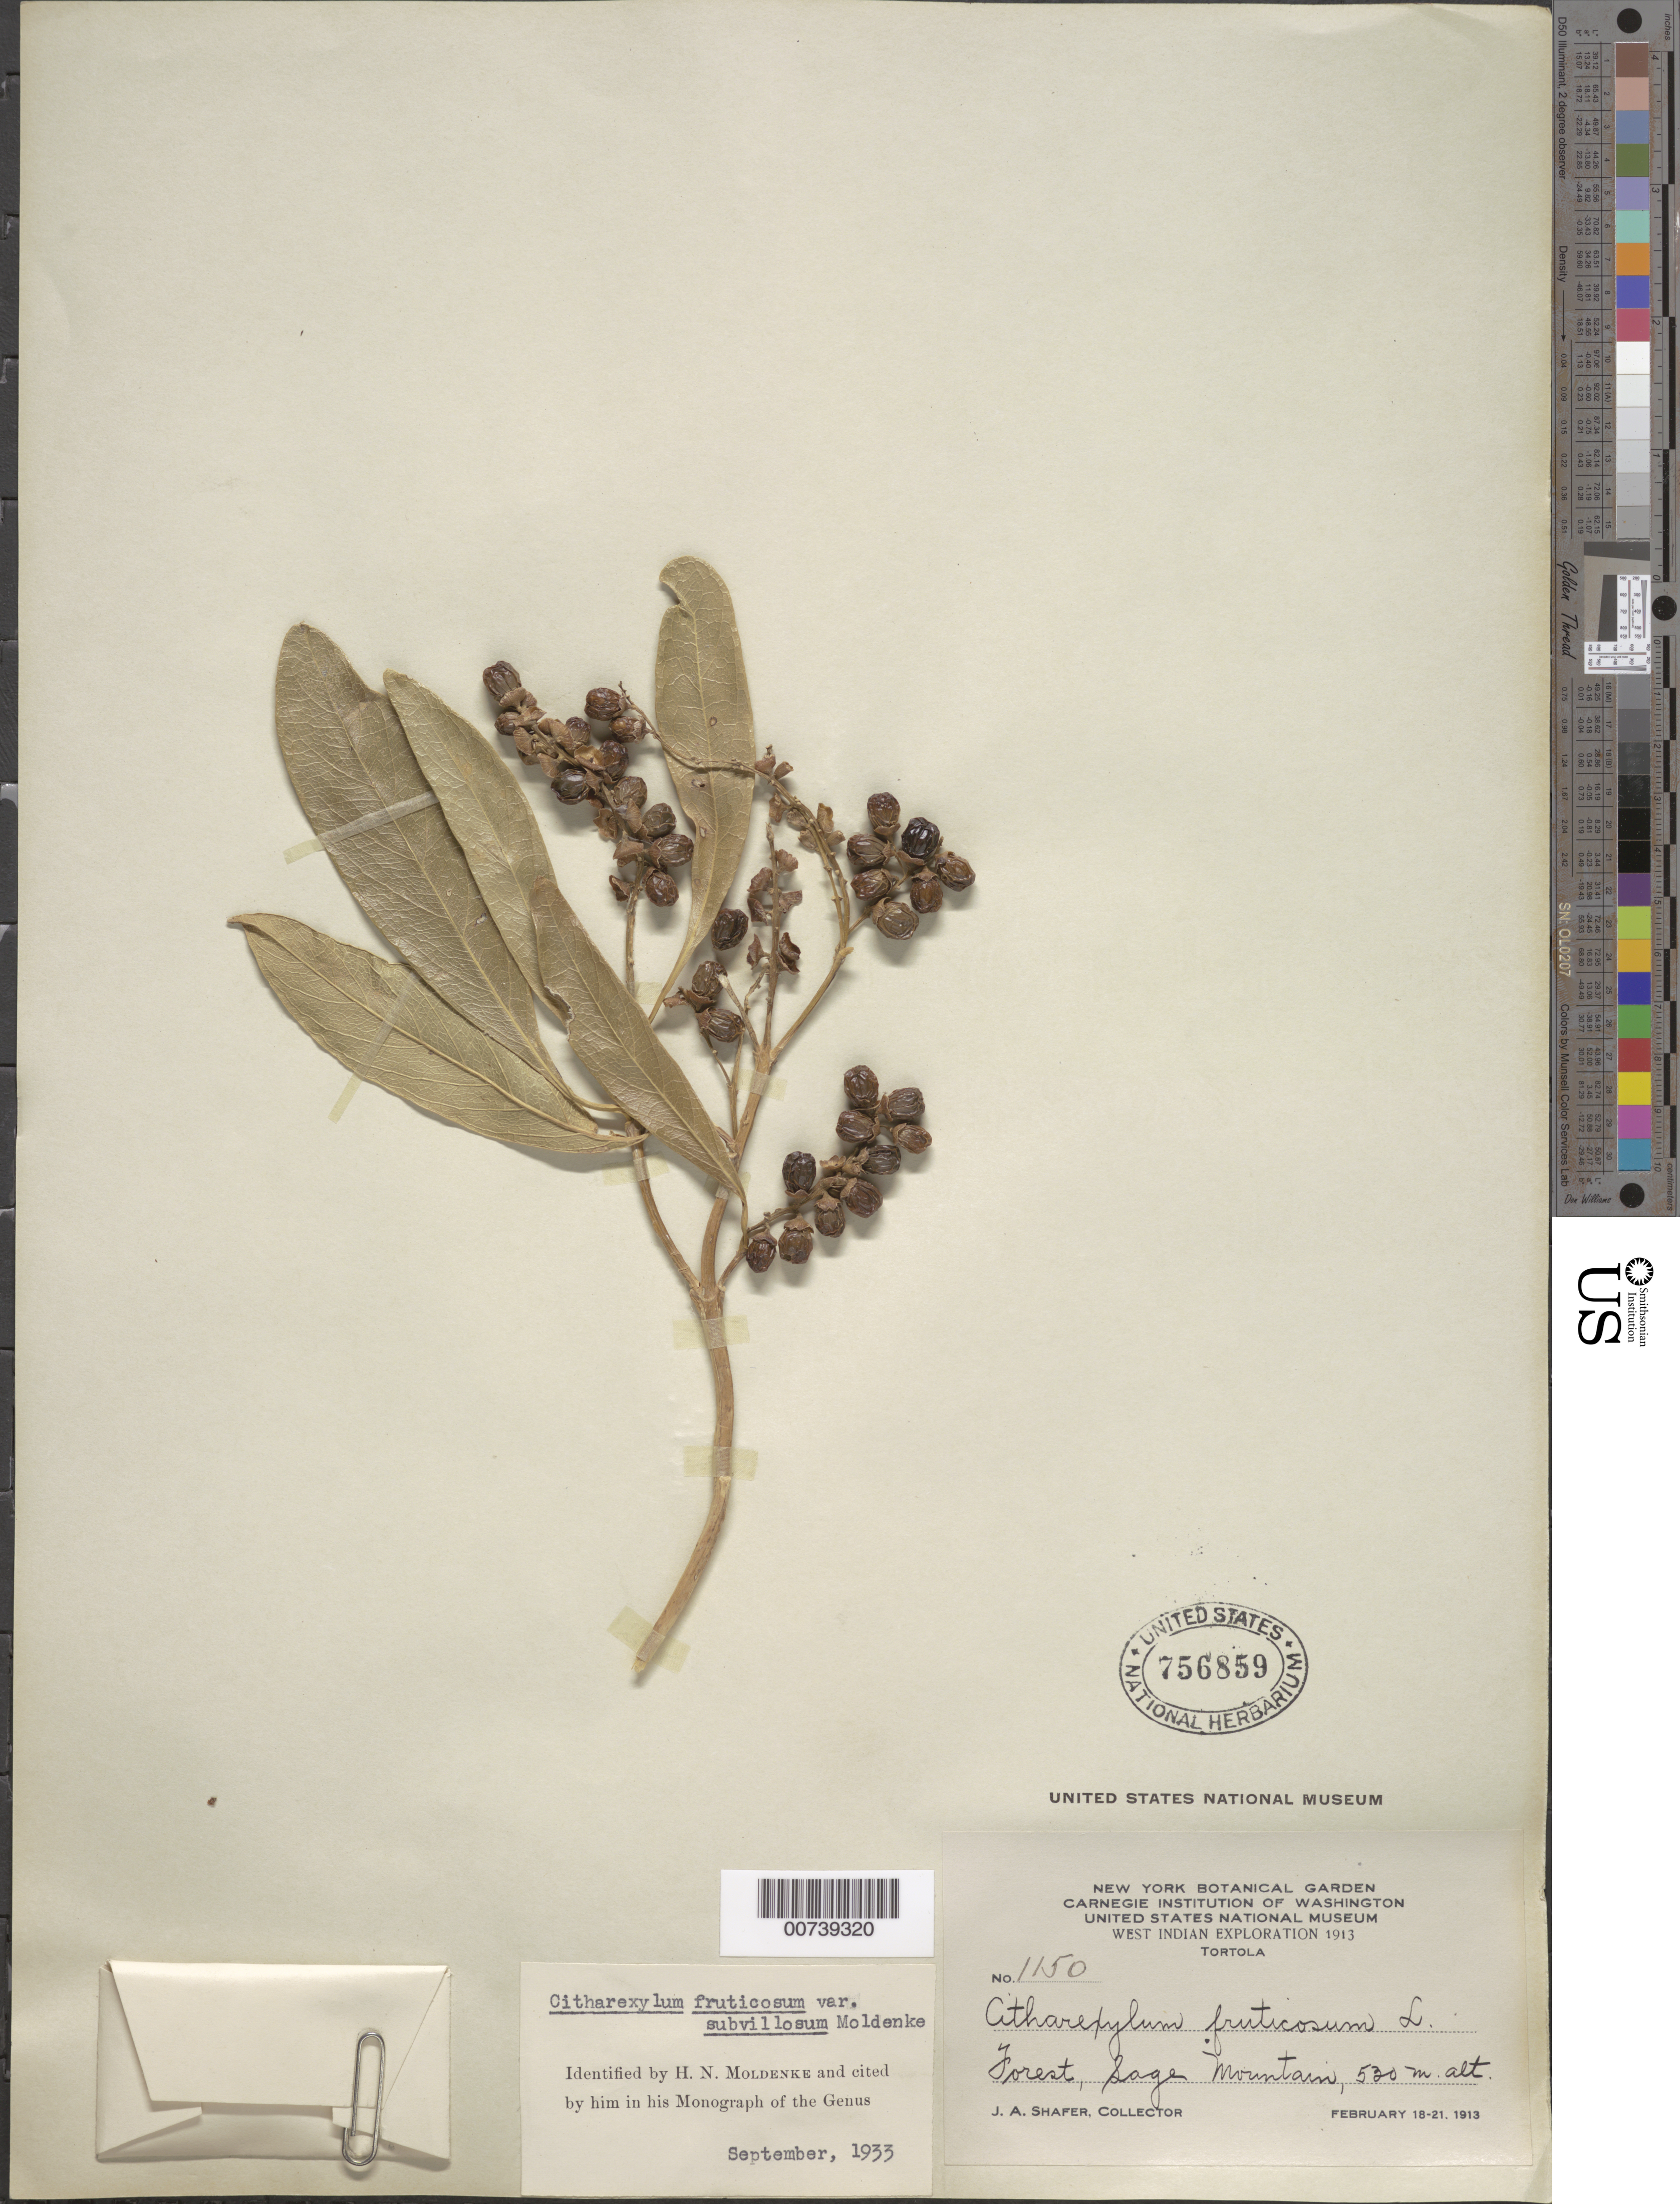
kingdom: Plantae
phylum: Tracheophyta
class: Magnoliopsida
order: Lamiales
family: Verbenaceae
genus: Citharexylum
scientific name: Citharexylum spinosum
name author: L.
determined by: Moldenke, H. N.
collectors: J. A. Shafer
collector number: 1150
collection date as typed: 18 Feb 1913 to 21 Feb 1913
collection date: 1913-02-18/1913-02-21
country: British Virgin Islands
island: Tortola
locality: Sage Mountain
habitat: Forest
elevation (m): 500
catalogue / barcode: US 756859